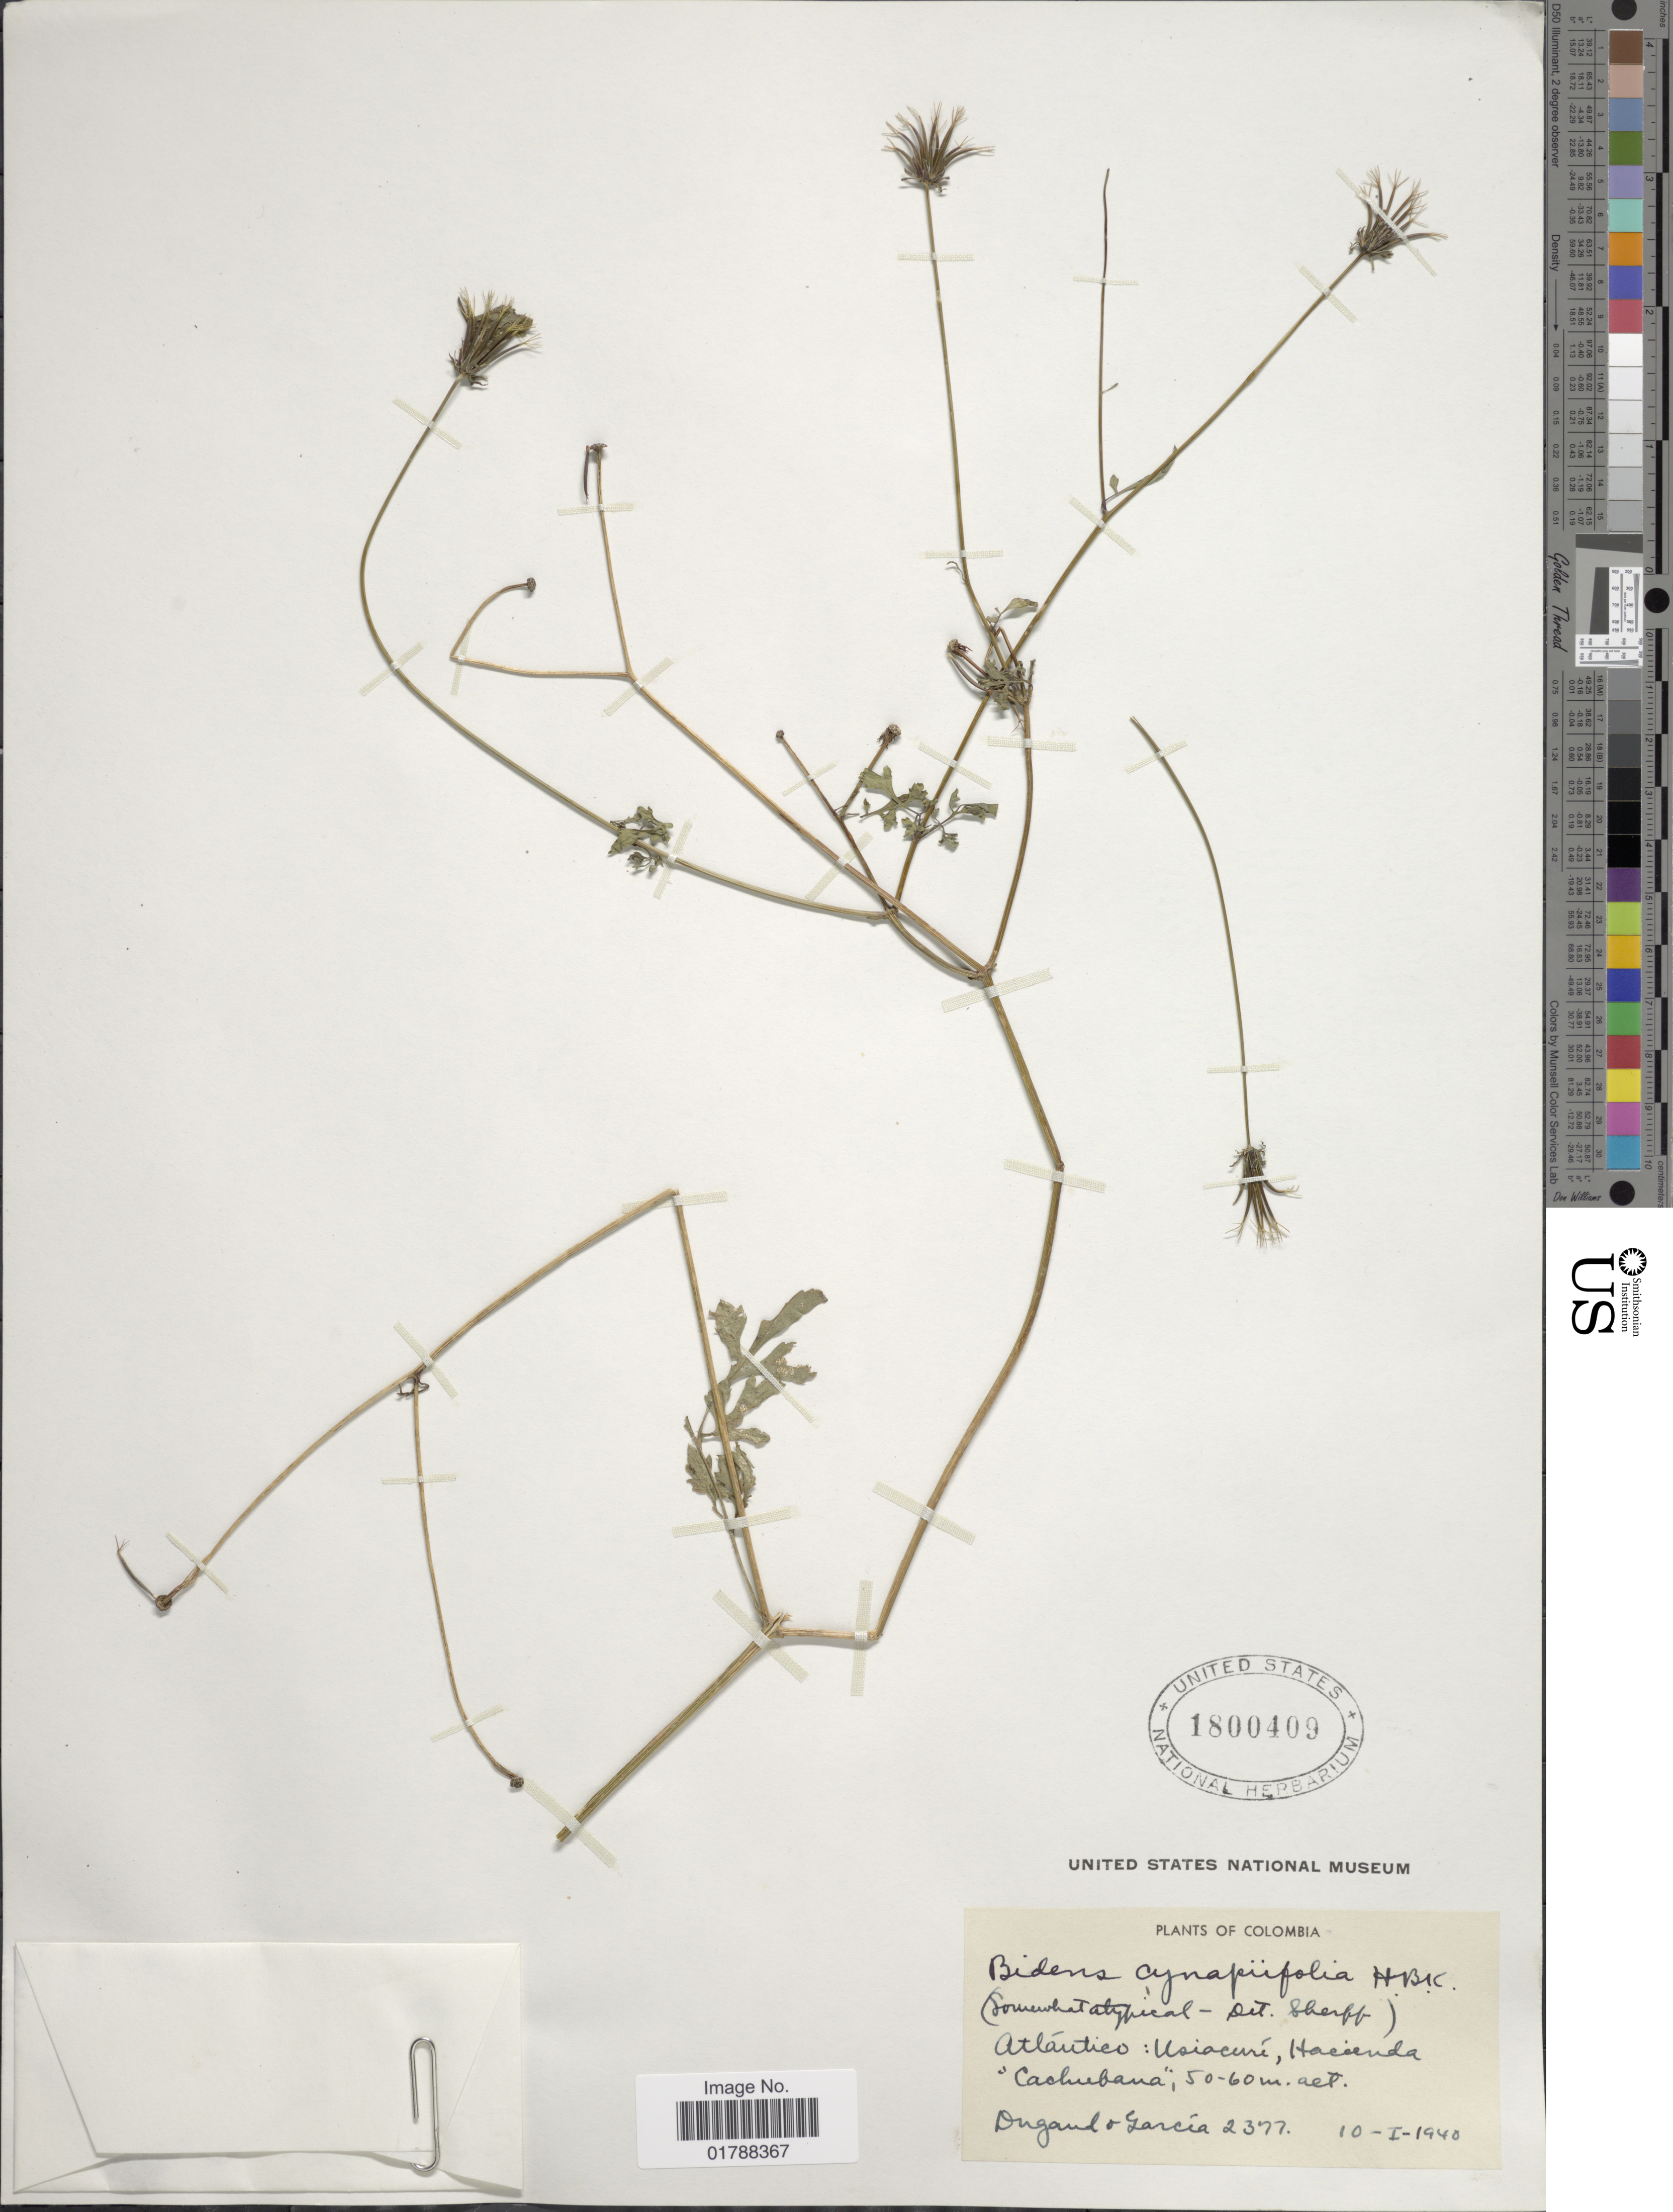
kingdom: Plantae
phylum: Tracheophyta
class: Magnoliopsida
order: Asterales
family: Asteraceae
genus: Bidens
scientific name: Bidens cynapiifolia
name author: Kunth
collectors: Dugand, -- & H. Garcia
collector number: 2377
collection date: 1940-01-10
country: Colombia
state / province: Atlántico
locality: Usiacuré, Hacienda "Cachubana"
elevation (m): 50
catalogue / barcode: US 1800409